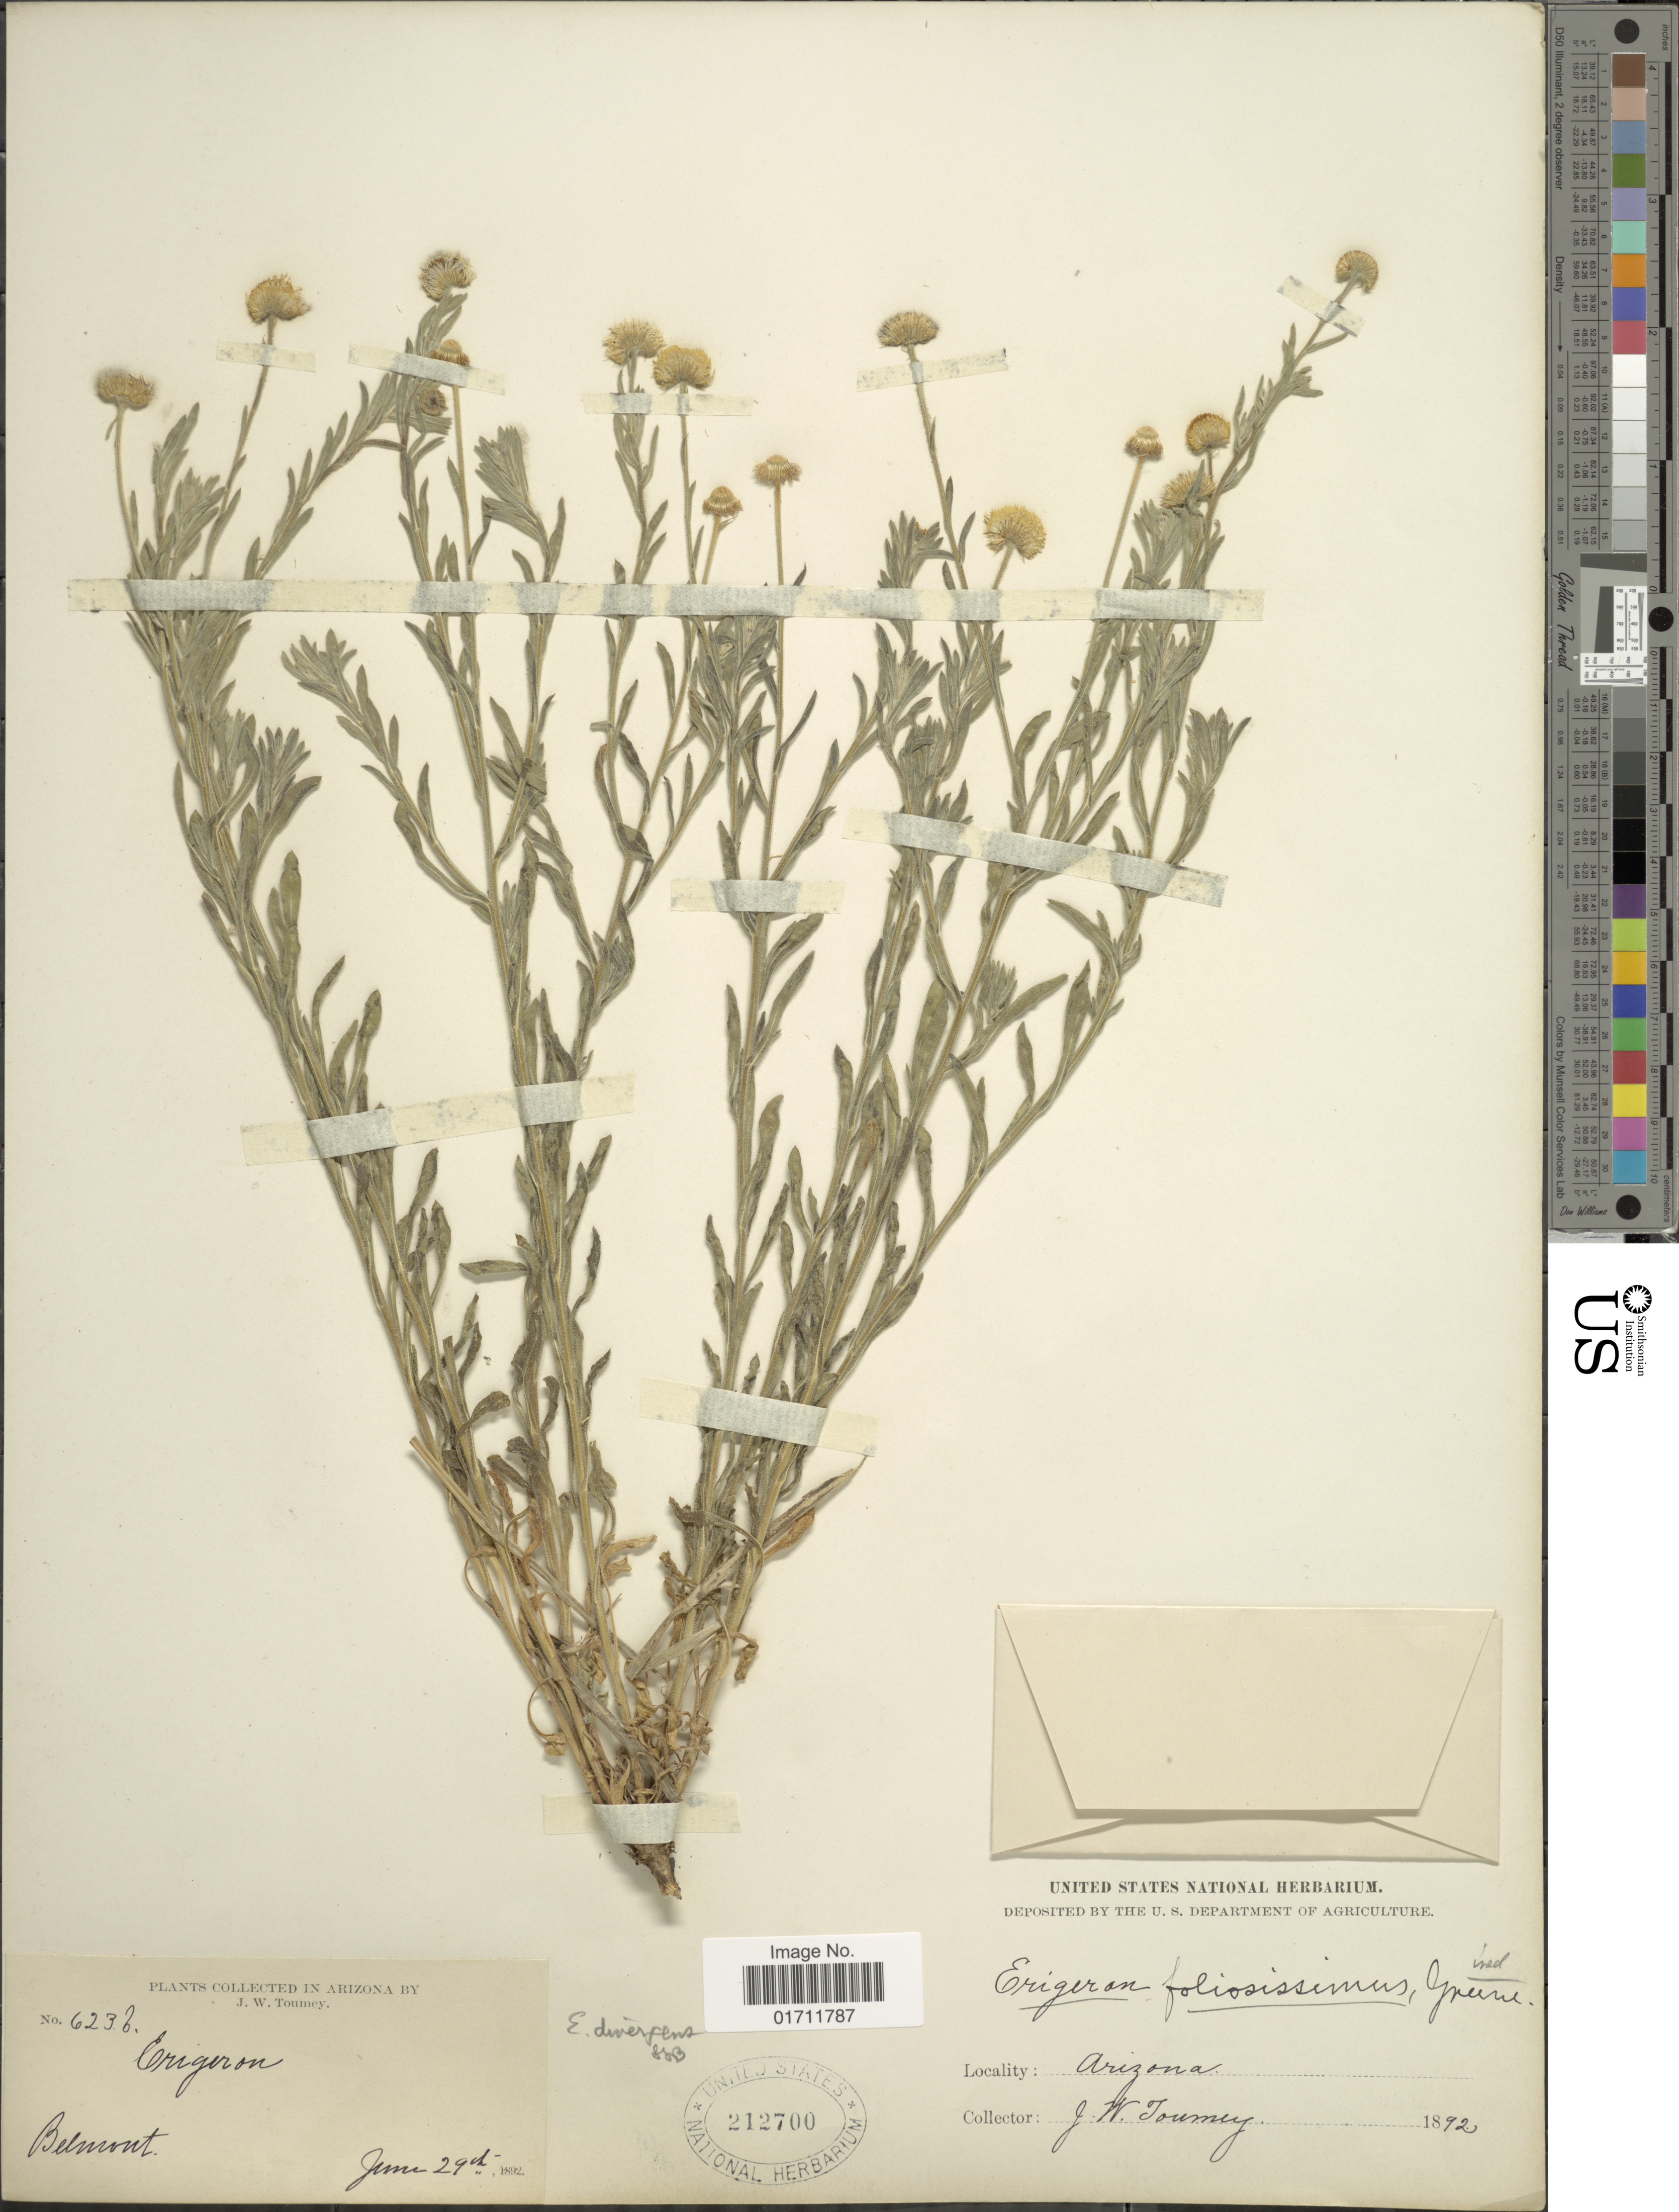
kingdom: Plantae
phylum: Tracheophyta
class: Magnoliopsida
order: Asterales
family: Asteraceae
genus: Erigeron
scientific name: Erigeron divergens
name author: Torr. & A. Gray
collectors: J. Tourney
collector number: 6236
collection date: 1892-06-29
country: United States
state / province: Arizona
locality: Belmont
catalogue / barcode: US 212700